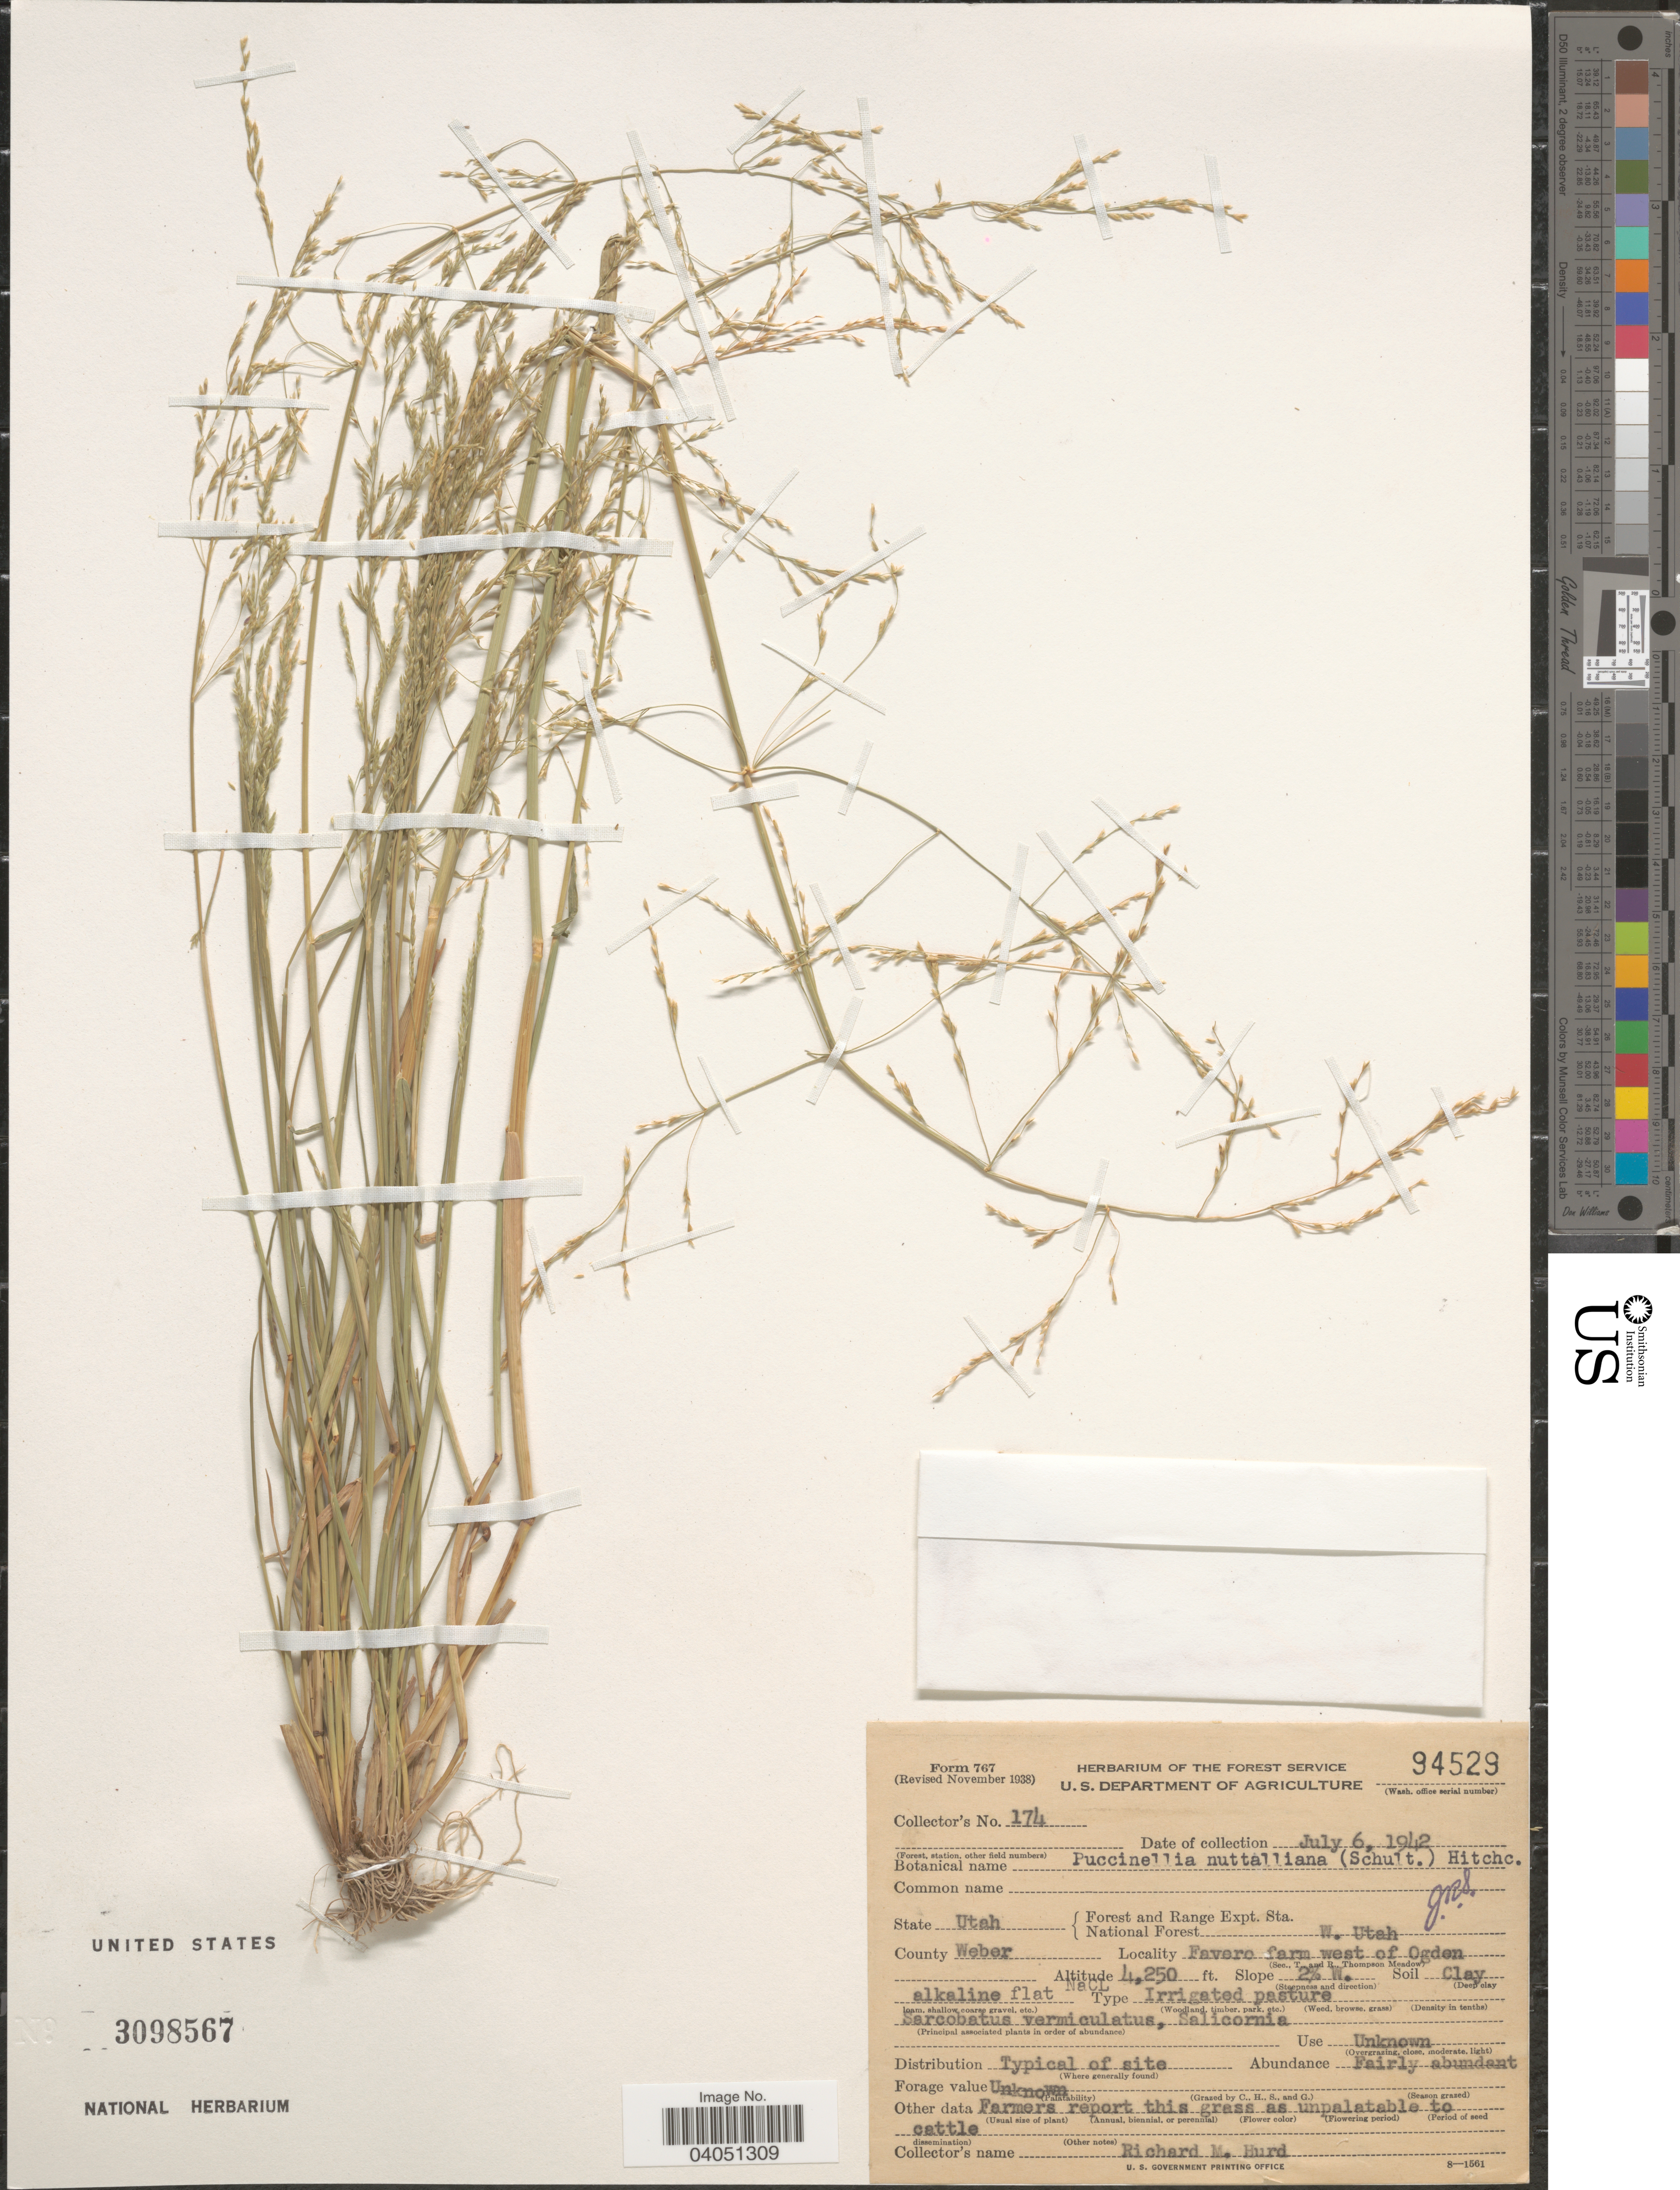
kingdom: Plantae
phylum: Tracheophyta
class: Liliopsida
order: Poales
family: Poaceae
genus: Puccinellia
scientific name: Puccinellia nuttalliana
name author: (Schult.) Hitchc.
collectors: R. Hurd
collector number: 174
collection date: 1942-07-06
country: United States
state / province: Utah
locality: Forest and Range Expt. Sta. National Forest W. Utah. County Weber. Favero farm west of Ogden.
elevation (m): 1295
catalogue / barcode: US 3098567